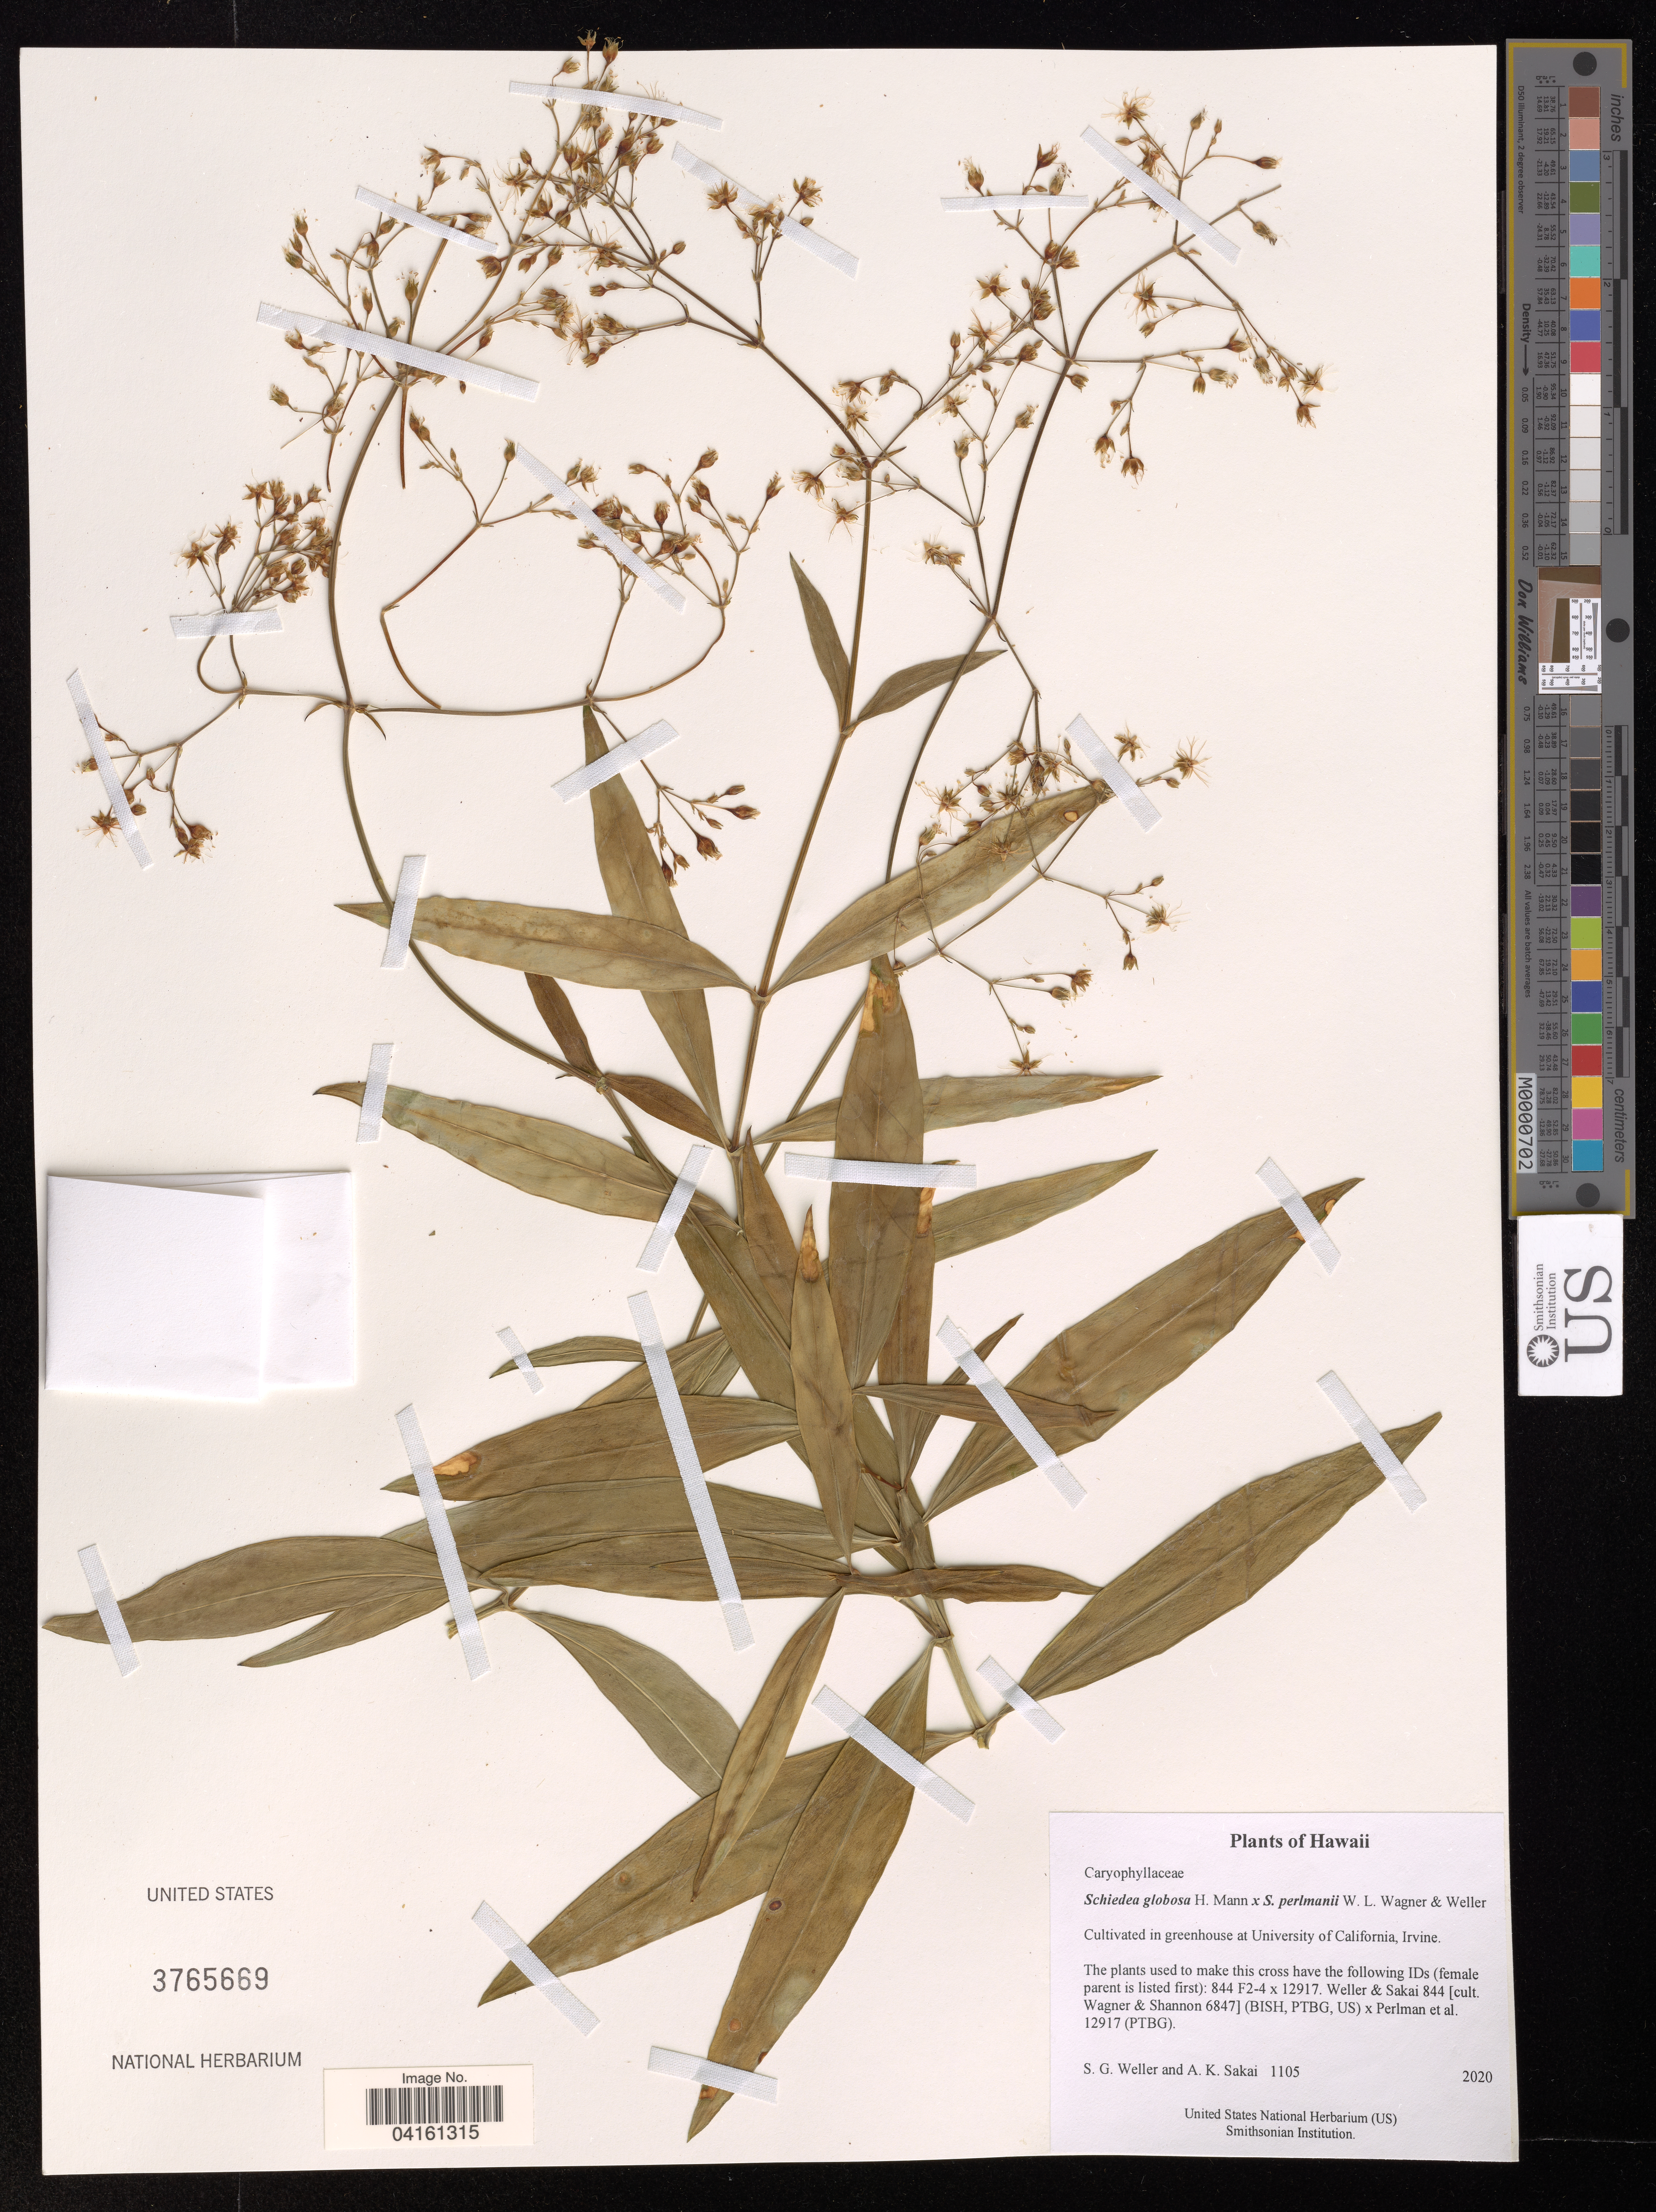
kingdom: Plantae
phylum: Tracheophyta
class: Magnoliopsida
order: Caryophyllales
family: Caryophyllaceae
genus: Schiedea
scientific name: Schiedea globosa x S. perlmanii W.L. Wagner & Weller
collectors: S. G. Weller & A. Sakai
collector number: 1105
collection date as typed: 2020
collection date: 2020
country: United States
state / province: California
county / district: Orange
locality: Cultivated in greenhouse at University of California, Irvine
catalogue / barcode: US 3765669